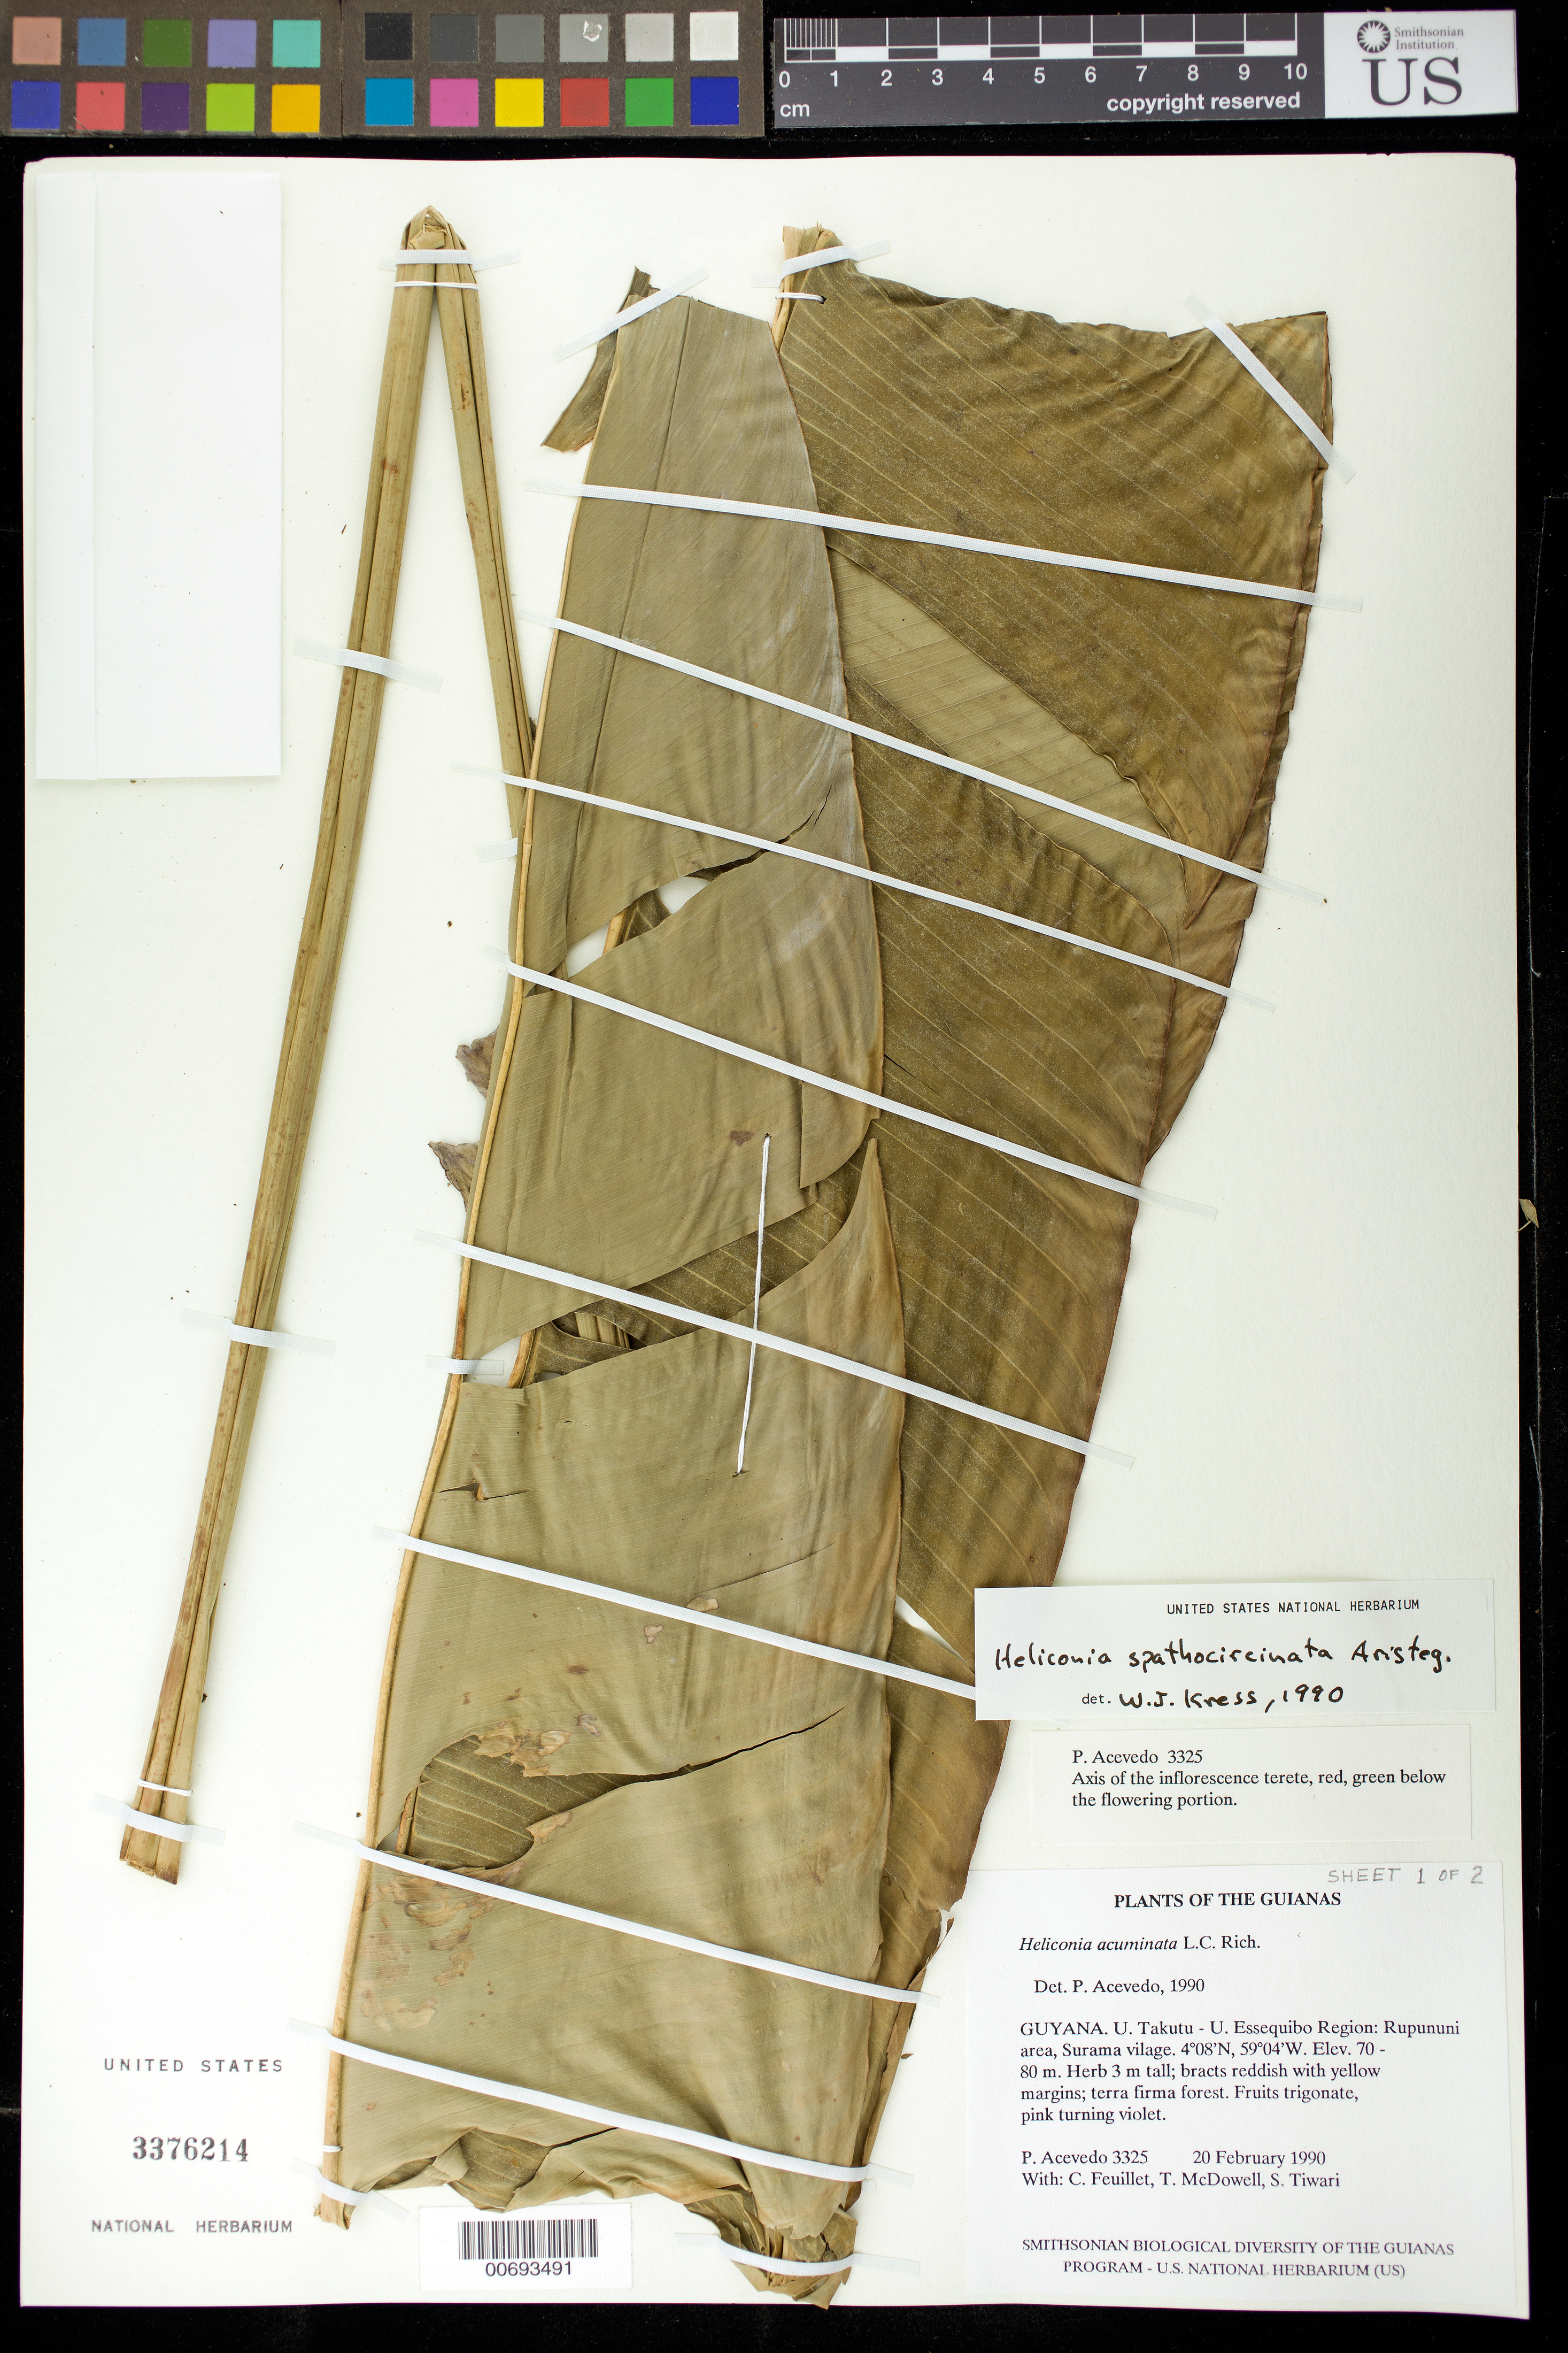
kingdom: Plantae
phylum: Tracheophyta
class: Liliopsida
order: Zingiberales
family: Heliconiaceae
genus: Heliconia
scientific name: Heliconia spathocircinata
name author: Aristeg.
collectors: P. Acevedo-Rodr., C. Feuillet, T. McDowell & S. Tiwari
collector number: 3325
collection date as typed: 20 Feb 1990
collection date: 1990-02-20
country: Guyana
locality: U. Takutu - U. Essequibo. Rupununi area, Surama vilage.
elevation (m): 70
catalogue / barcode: US 3376214